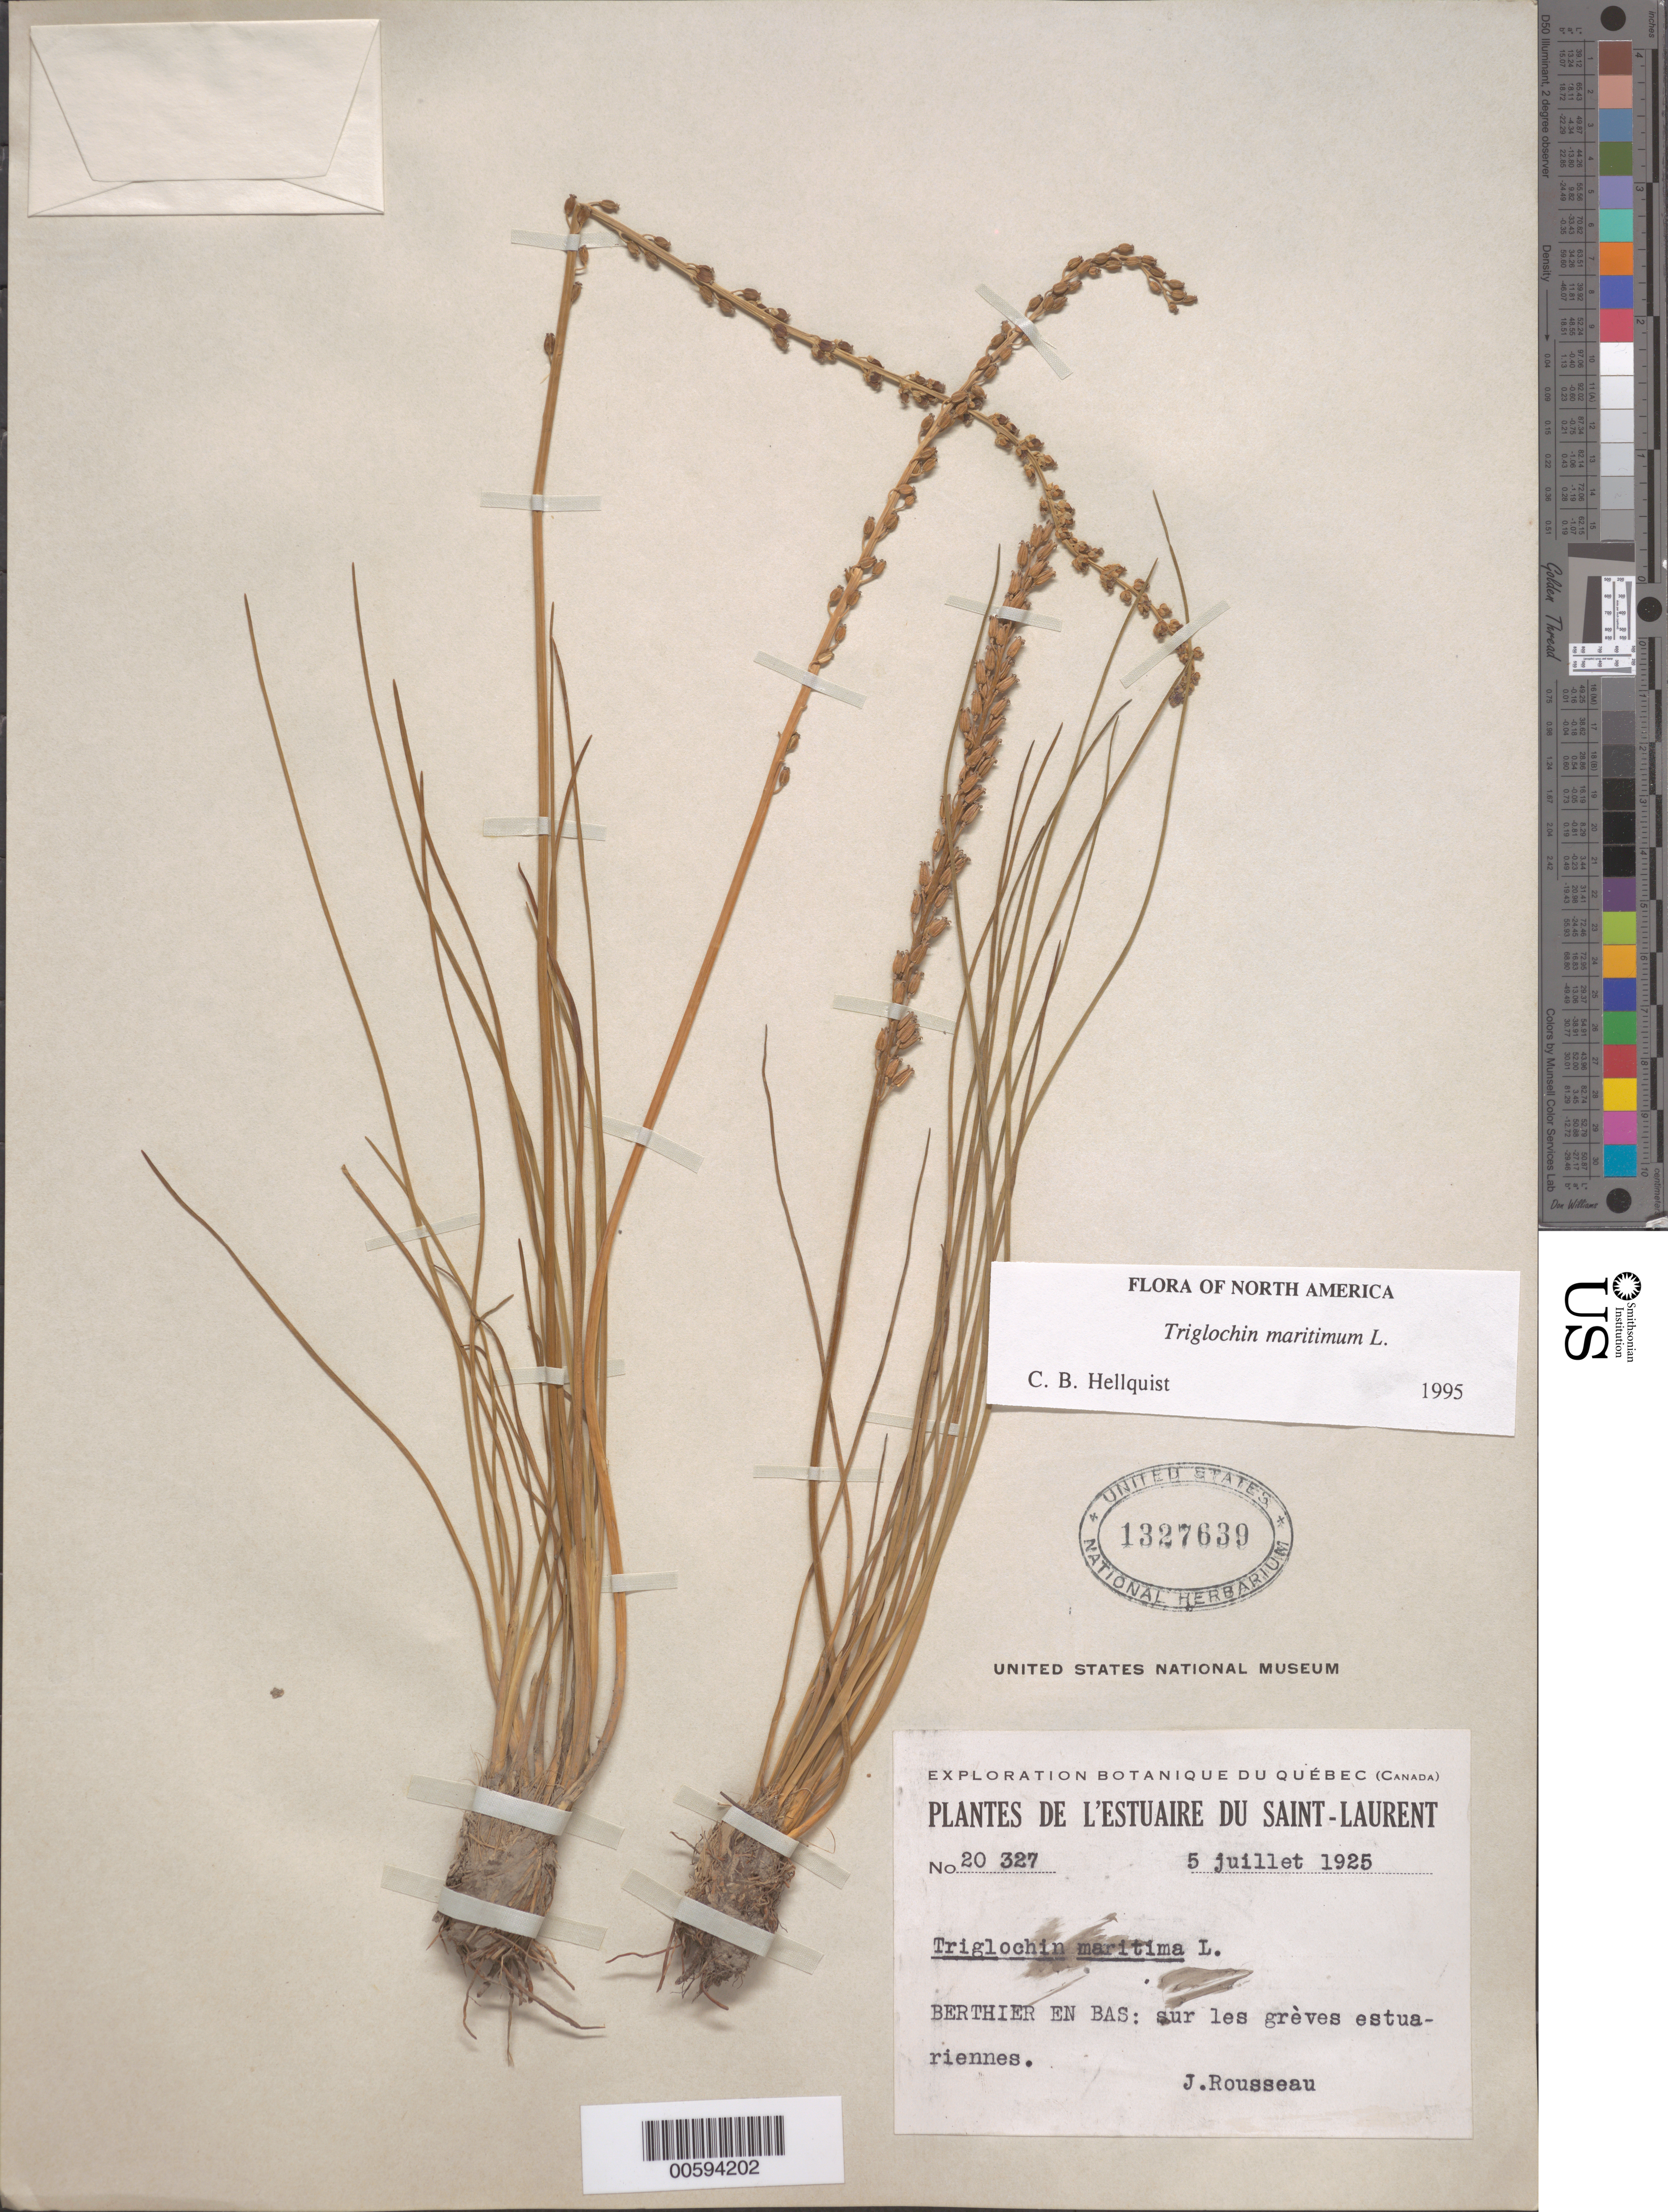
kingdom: Plantae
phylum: Tracheophyta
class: Liliopsida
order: Alismatales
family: Juncaginaceae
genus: Triglochin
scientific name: Triglochin maritima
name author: L.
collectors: J. Rousseau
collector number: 20327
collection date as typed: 05 Jul 1925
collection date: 1925-07-05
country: Canada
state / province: Quebec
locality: Berthier en Bas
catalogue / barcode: US 1327639